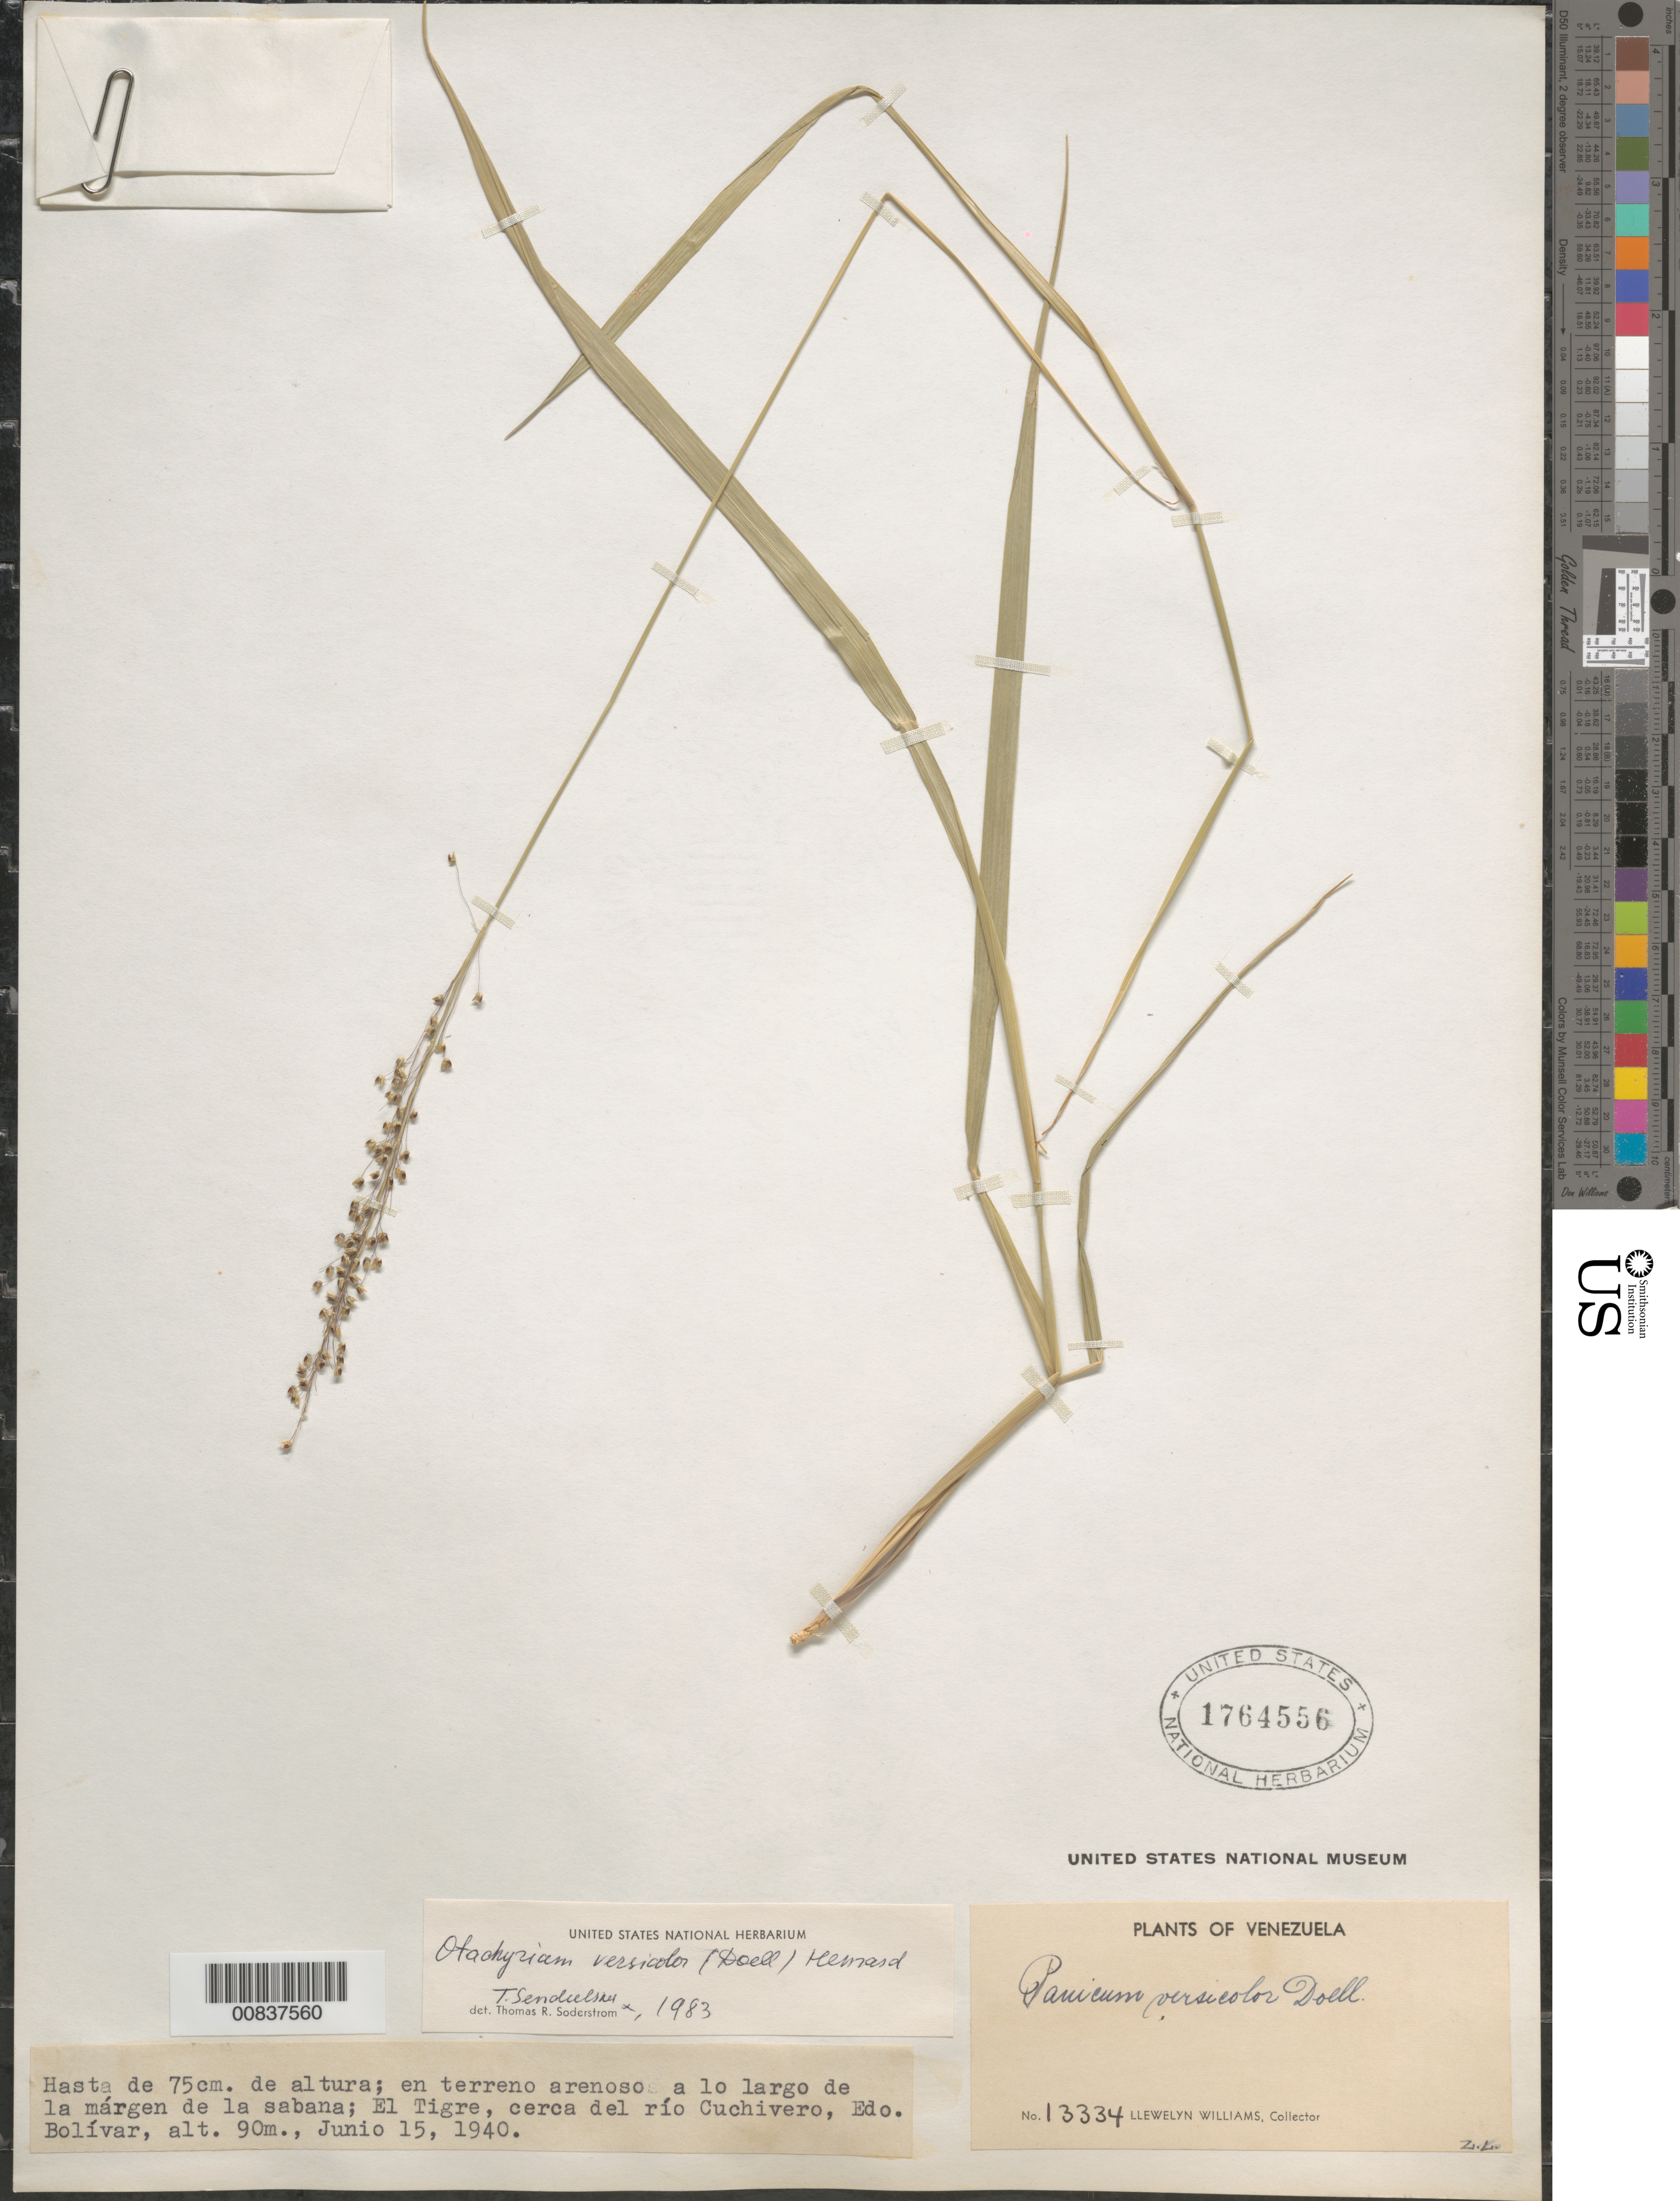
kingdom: Plantae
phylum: Tracheophyta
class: Liliopsida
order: Poales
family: Poaceae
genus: Otachyrium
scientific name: Otachyrium versicolor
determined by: Soderstrom, T. R.; Sendulsky, T.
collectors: Ll. Williams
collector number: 13334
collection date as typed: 15-Jun-40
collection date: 1940-06-15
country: Venezuela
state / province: Bolívar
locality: El Tigre, cerca de El Río Cuchivero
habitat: Terreno arenoso a lo largo de la margen de la savana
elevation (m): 90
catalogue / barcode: US 1764556